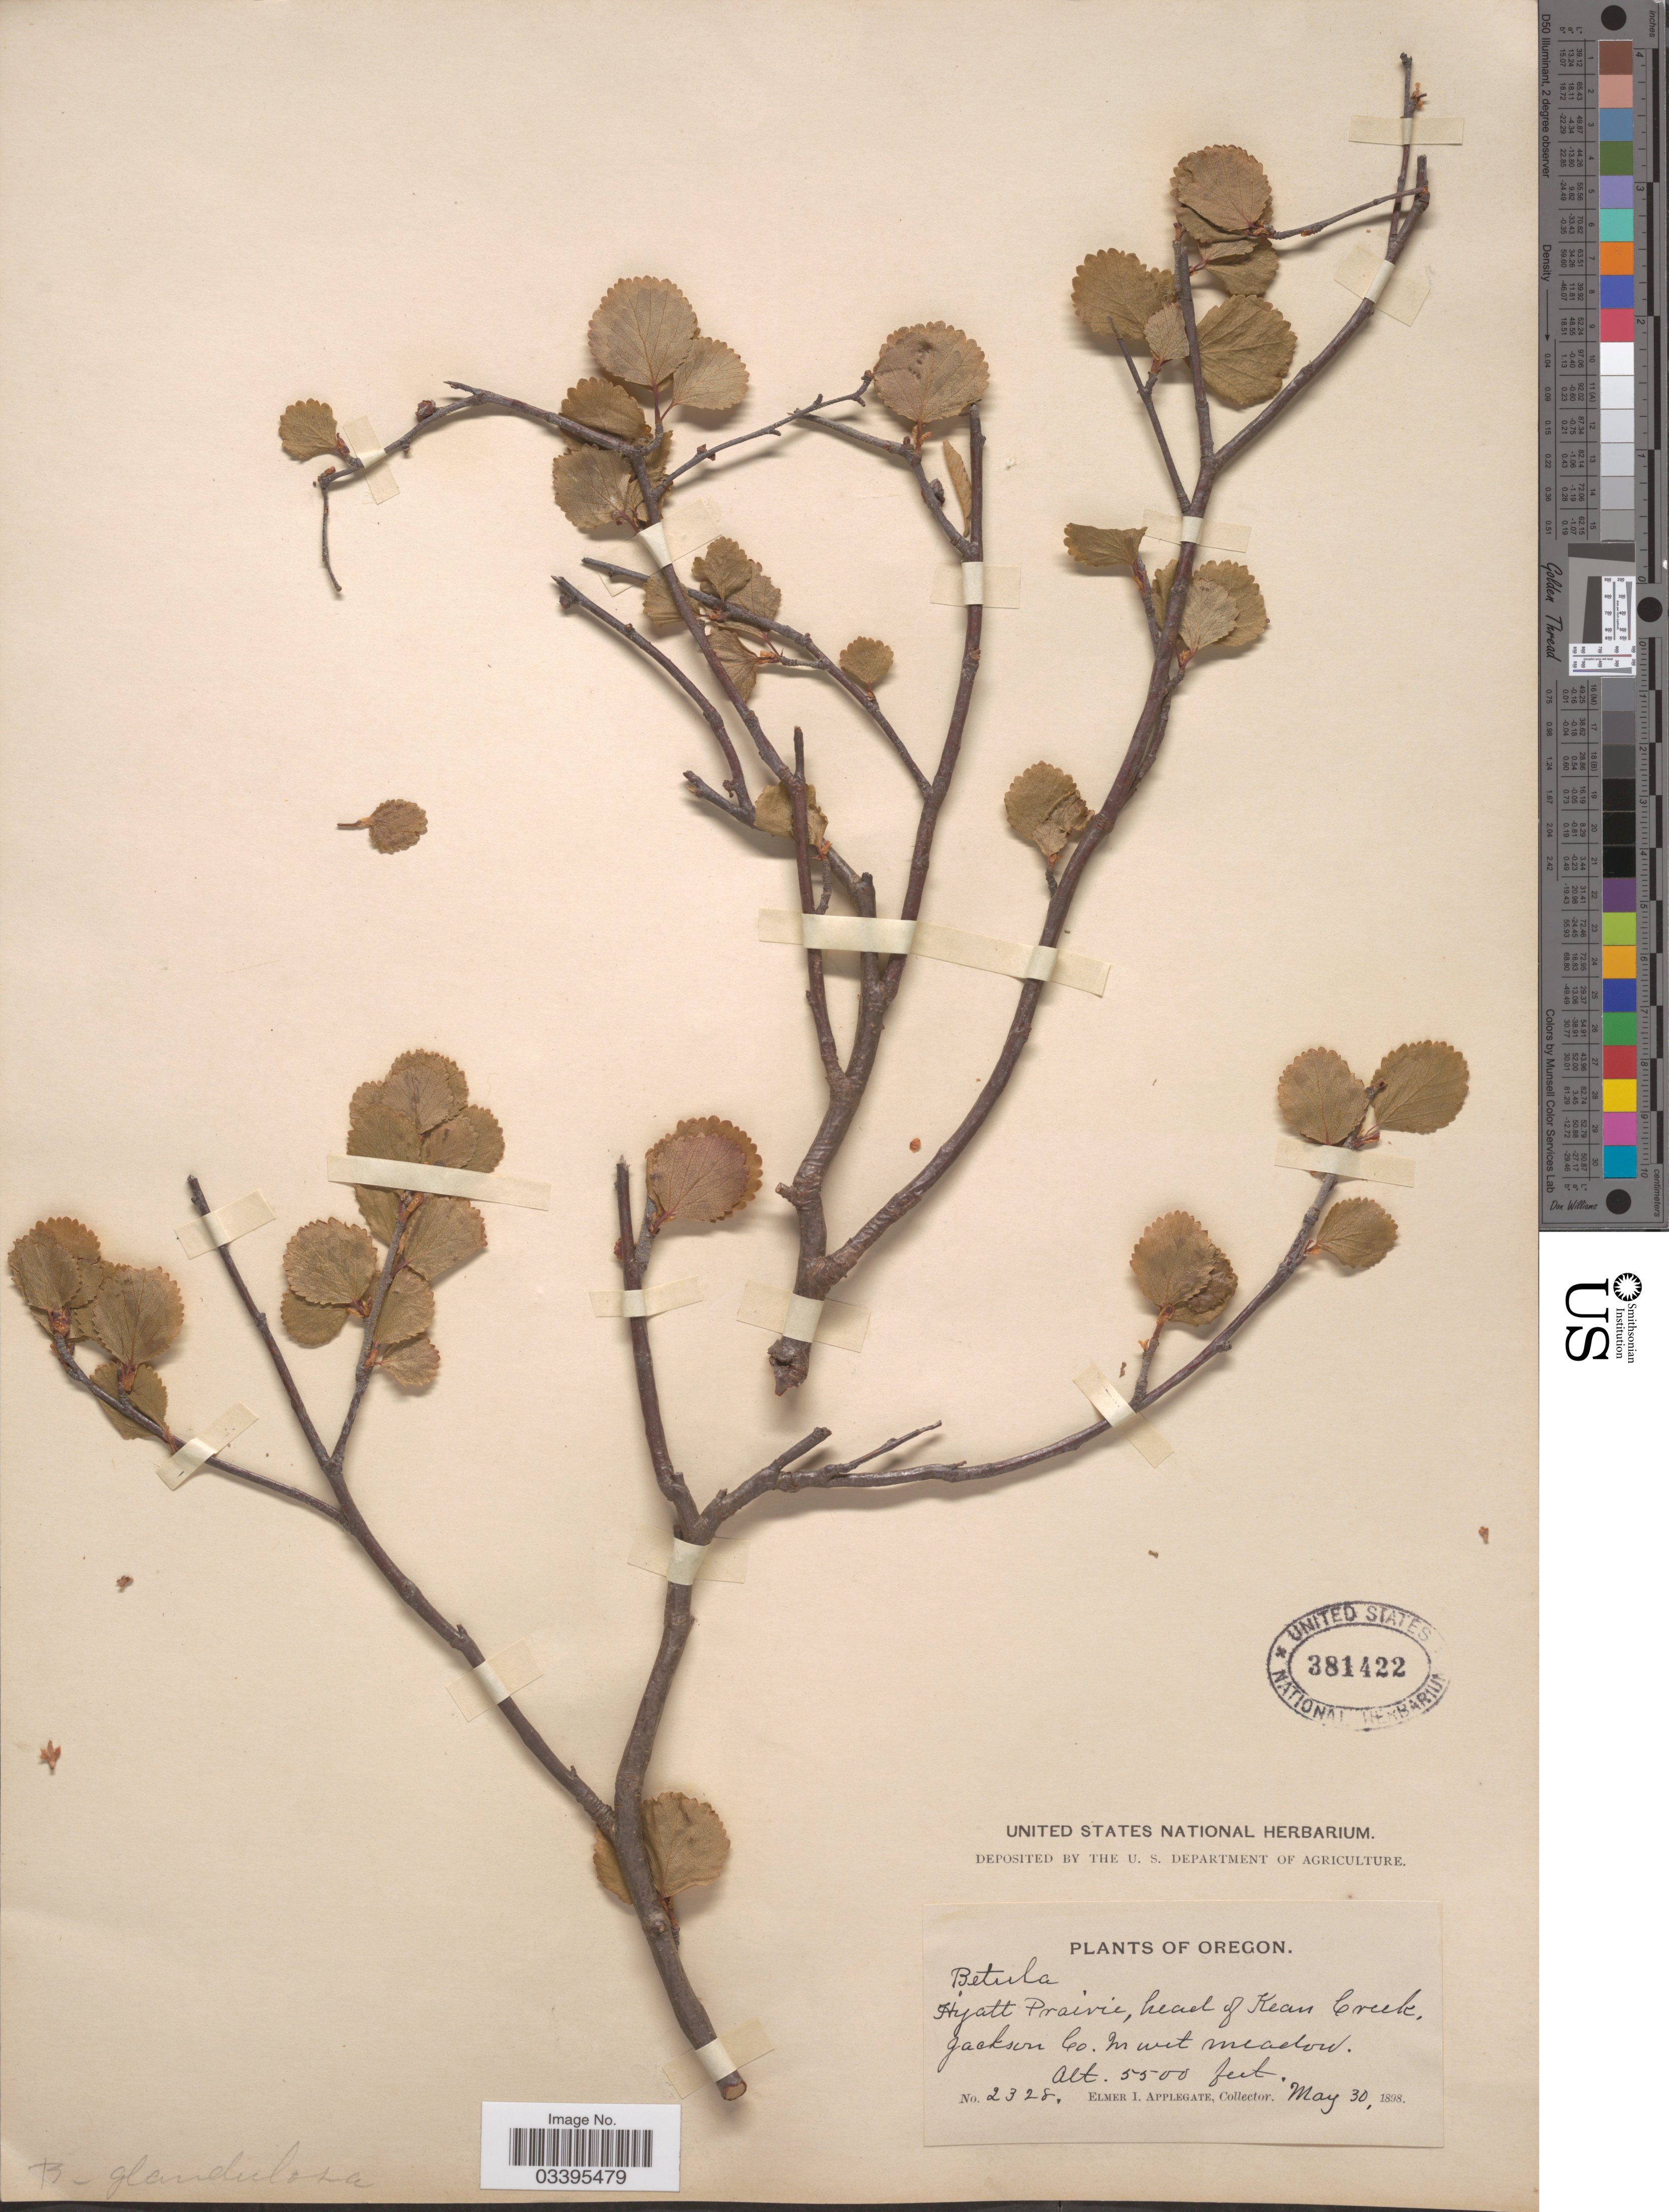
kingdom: Plantae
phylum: Tracheophyta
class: Magnoliopsida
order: Fagales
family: Betulaceae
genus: Betula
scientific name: Betula glandulosa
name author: Michx.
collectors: E. I. Applegate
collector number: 2328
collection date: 1898-05-30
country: United States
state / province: Oregon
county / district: Jackson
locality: Hyatt Prairie, head of Kean Creek, Jackson Co.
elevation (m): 1676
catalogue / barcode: US 381422